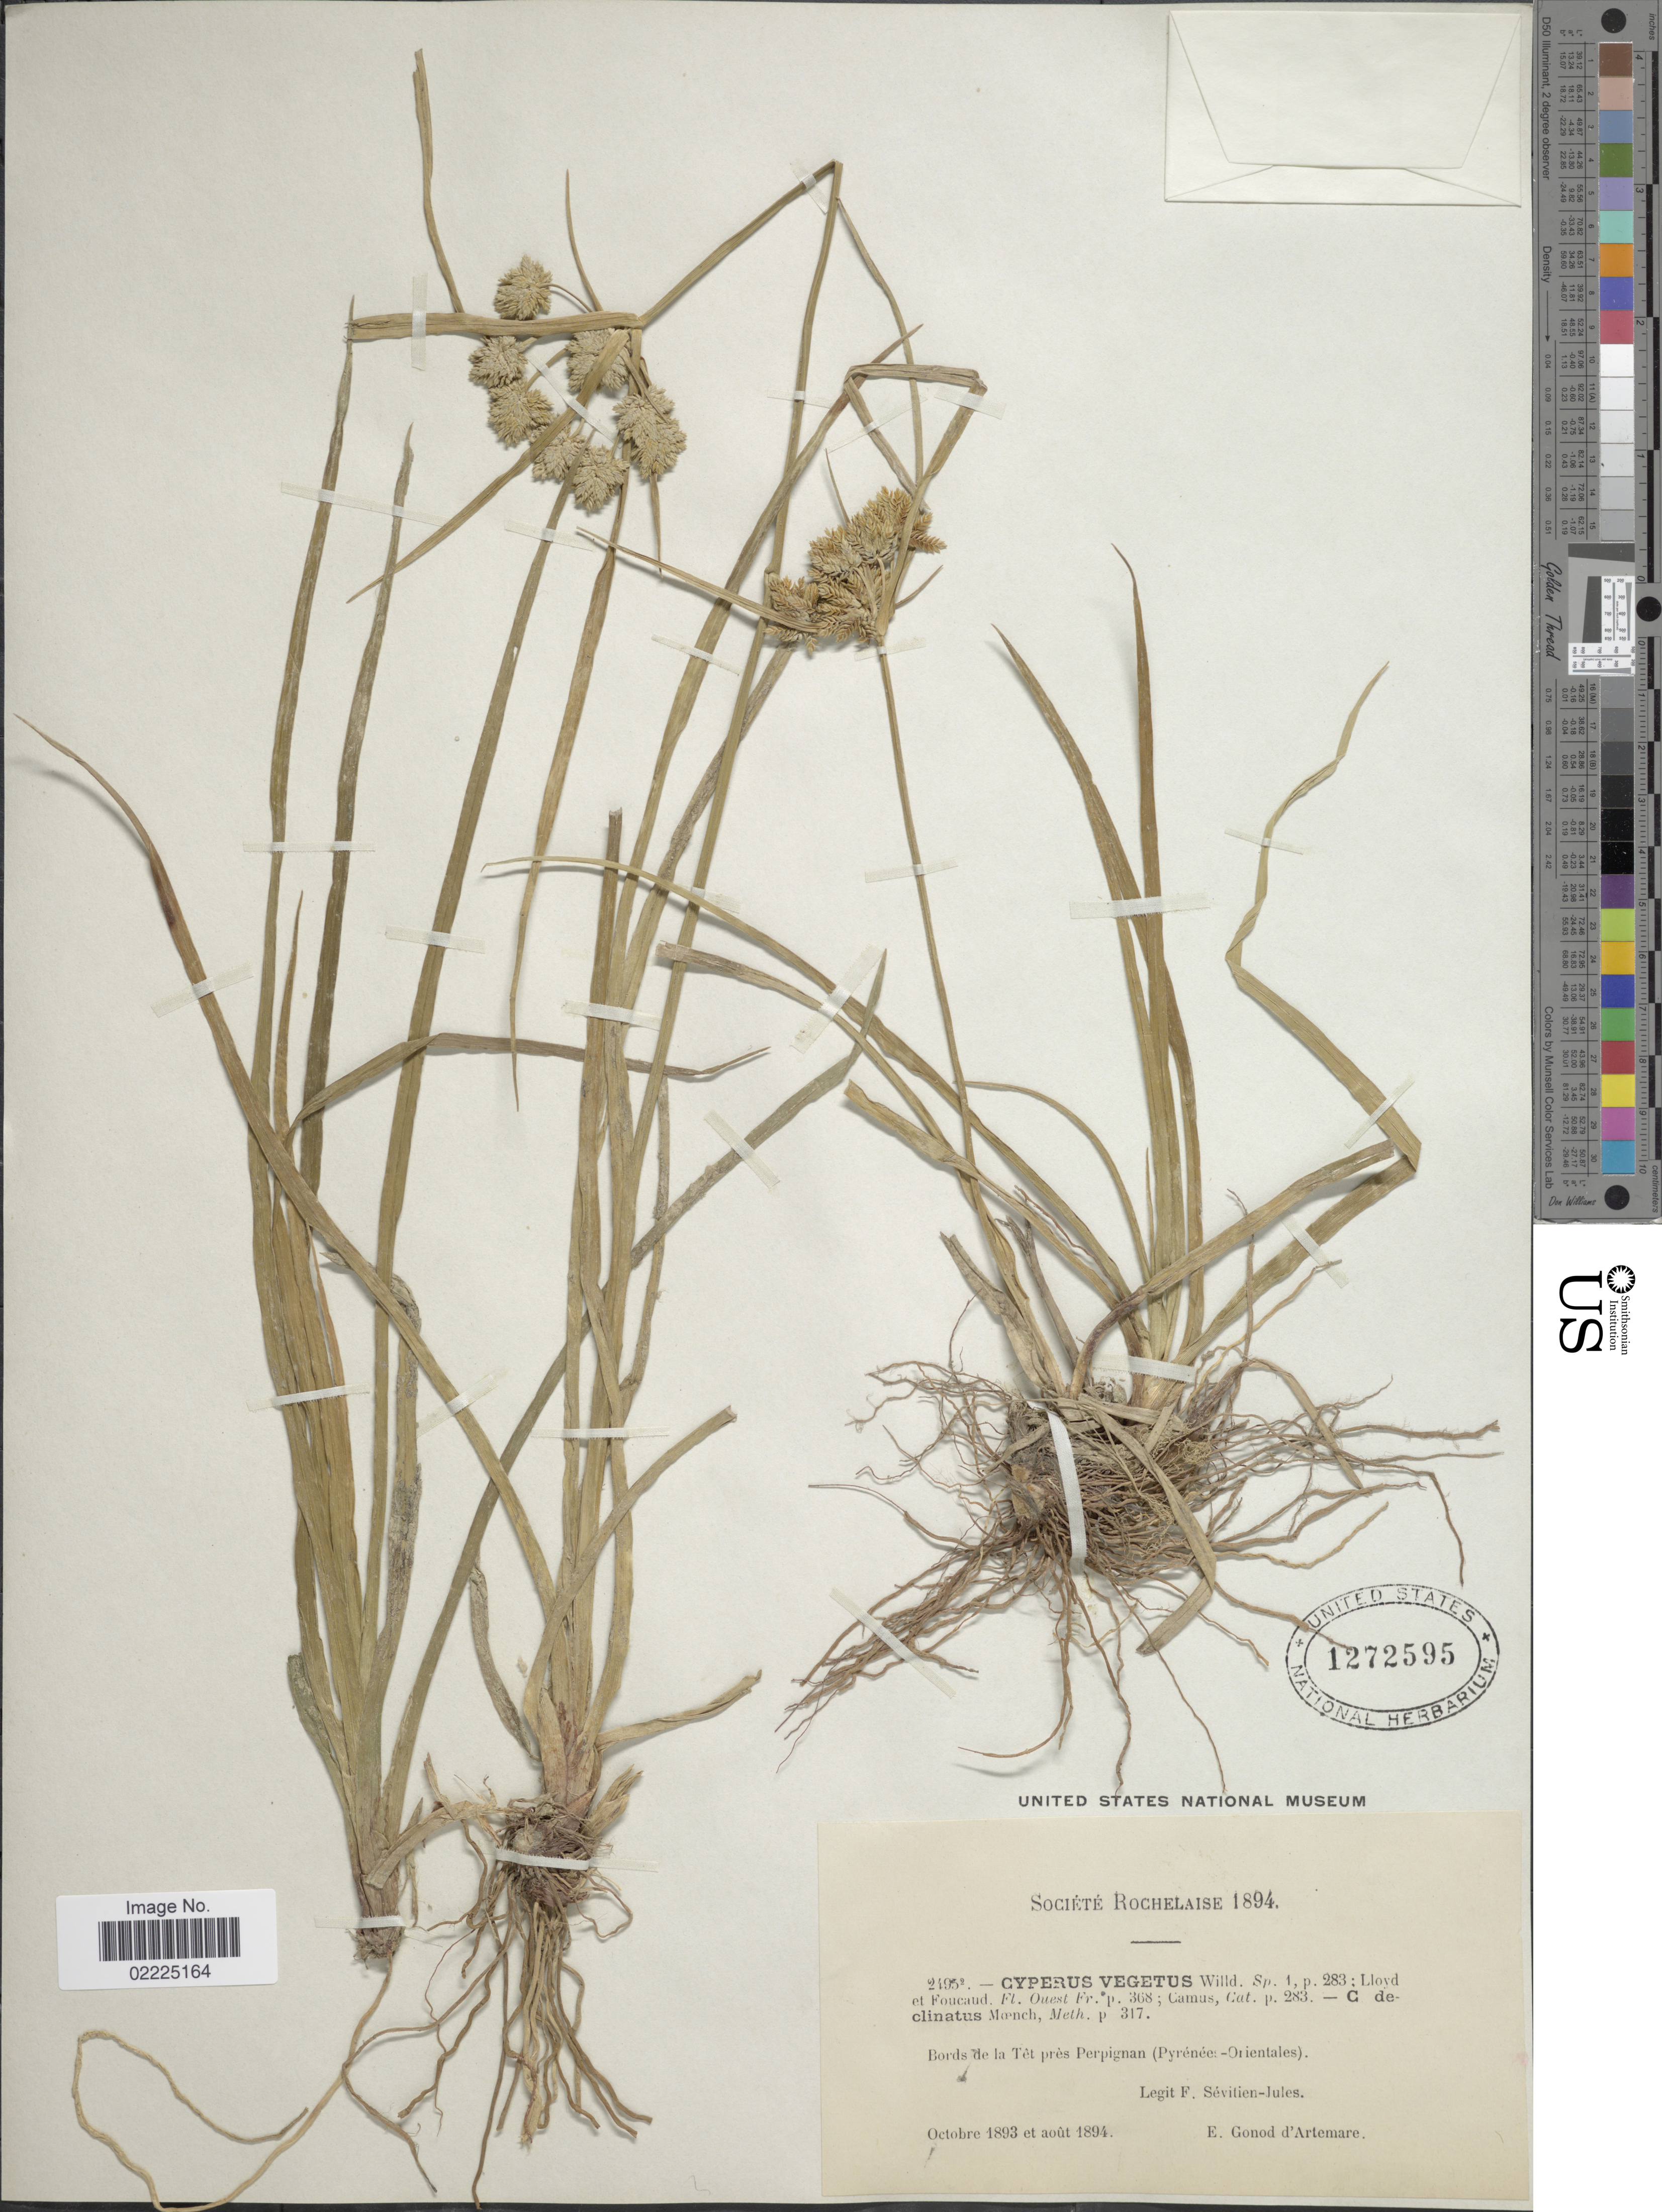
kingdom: Plantae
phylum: Tracheophyta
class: Liliopsida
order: Poales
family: Cyperaceae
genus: Cyperus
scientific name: Cyperus eragrostis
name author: Lam.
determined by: Strong, Mark T., (BOT), Smithsonian Institution - National Museum of Natural History (UNITED STATES)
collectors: F. Sevitien-Jules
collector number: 21952*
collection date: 1893-10/1894-08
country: France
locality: Rochelaise, Bords de la Tet pres Perpignan (Pyrenee: - Orientales)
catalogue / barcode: US 1272595